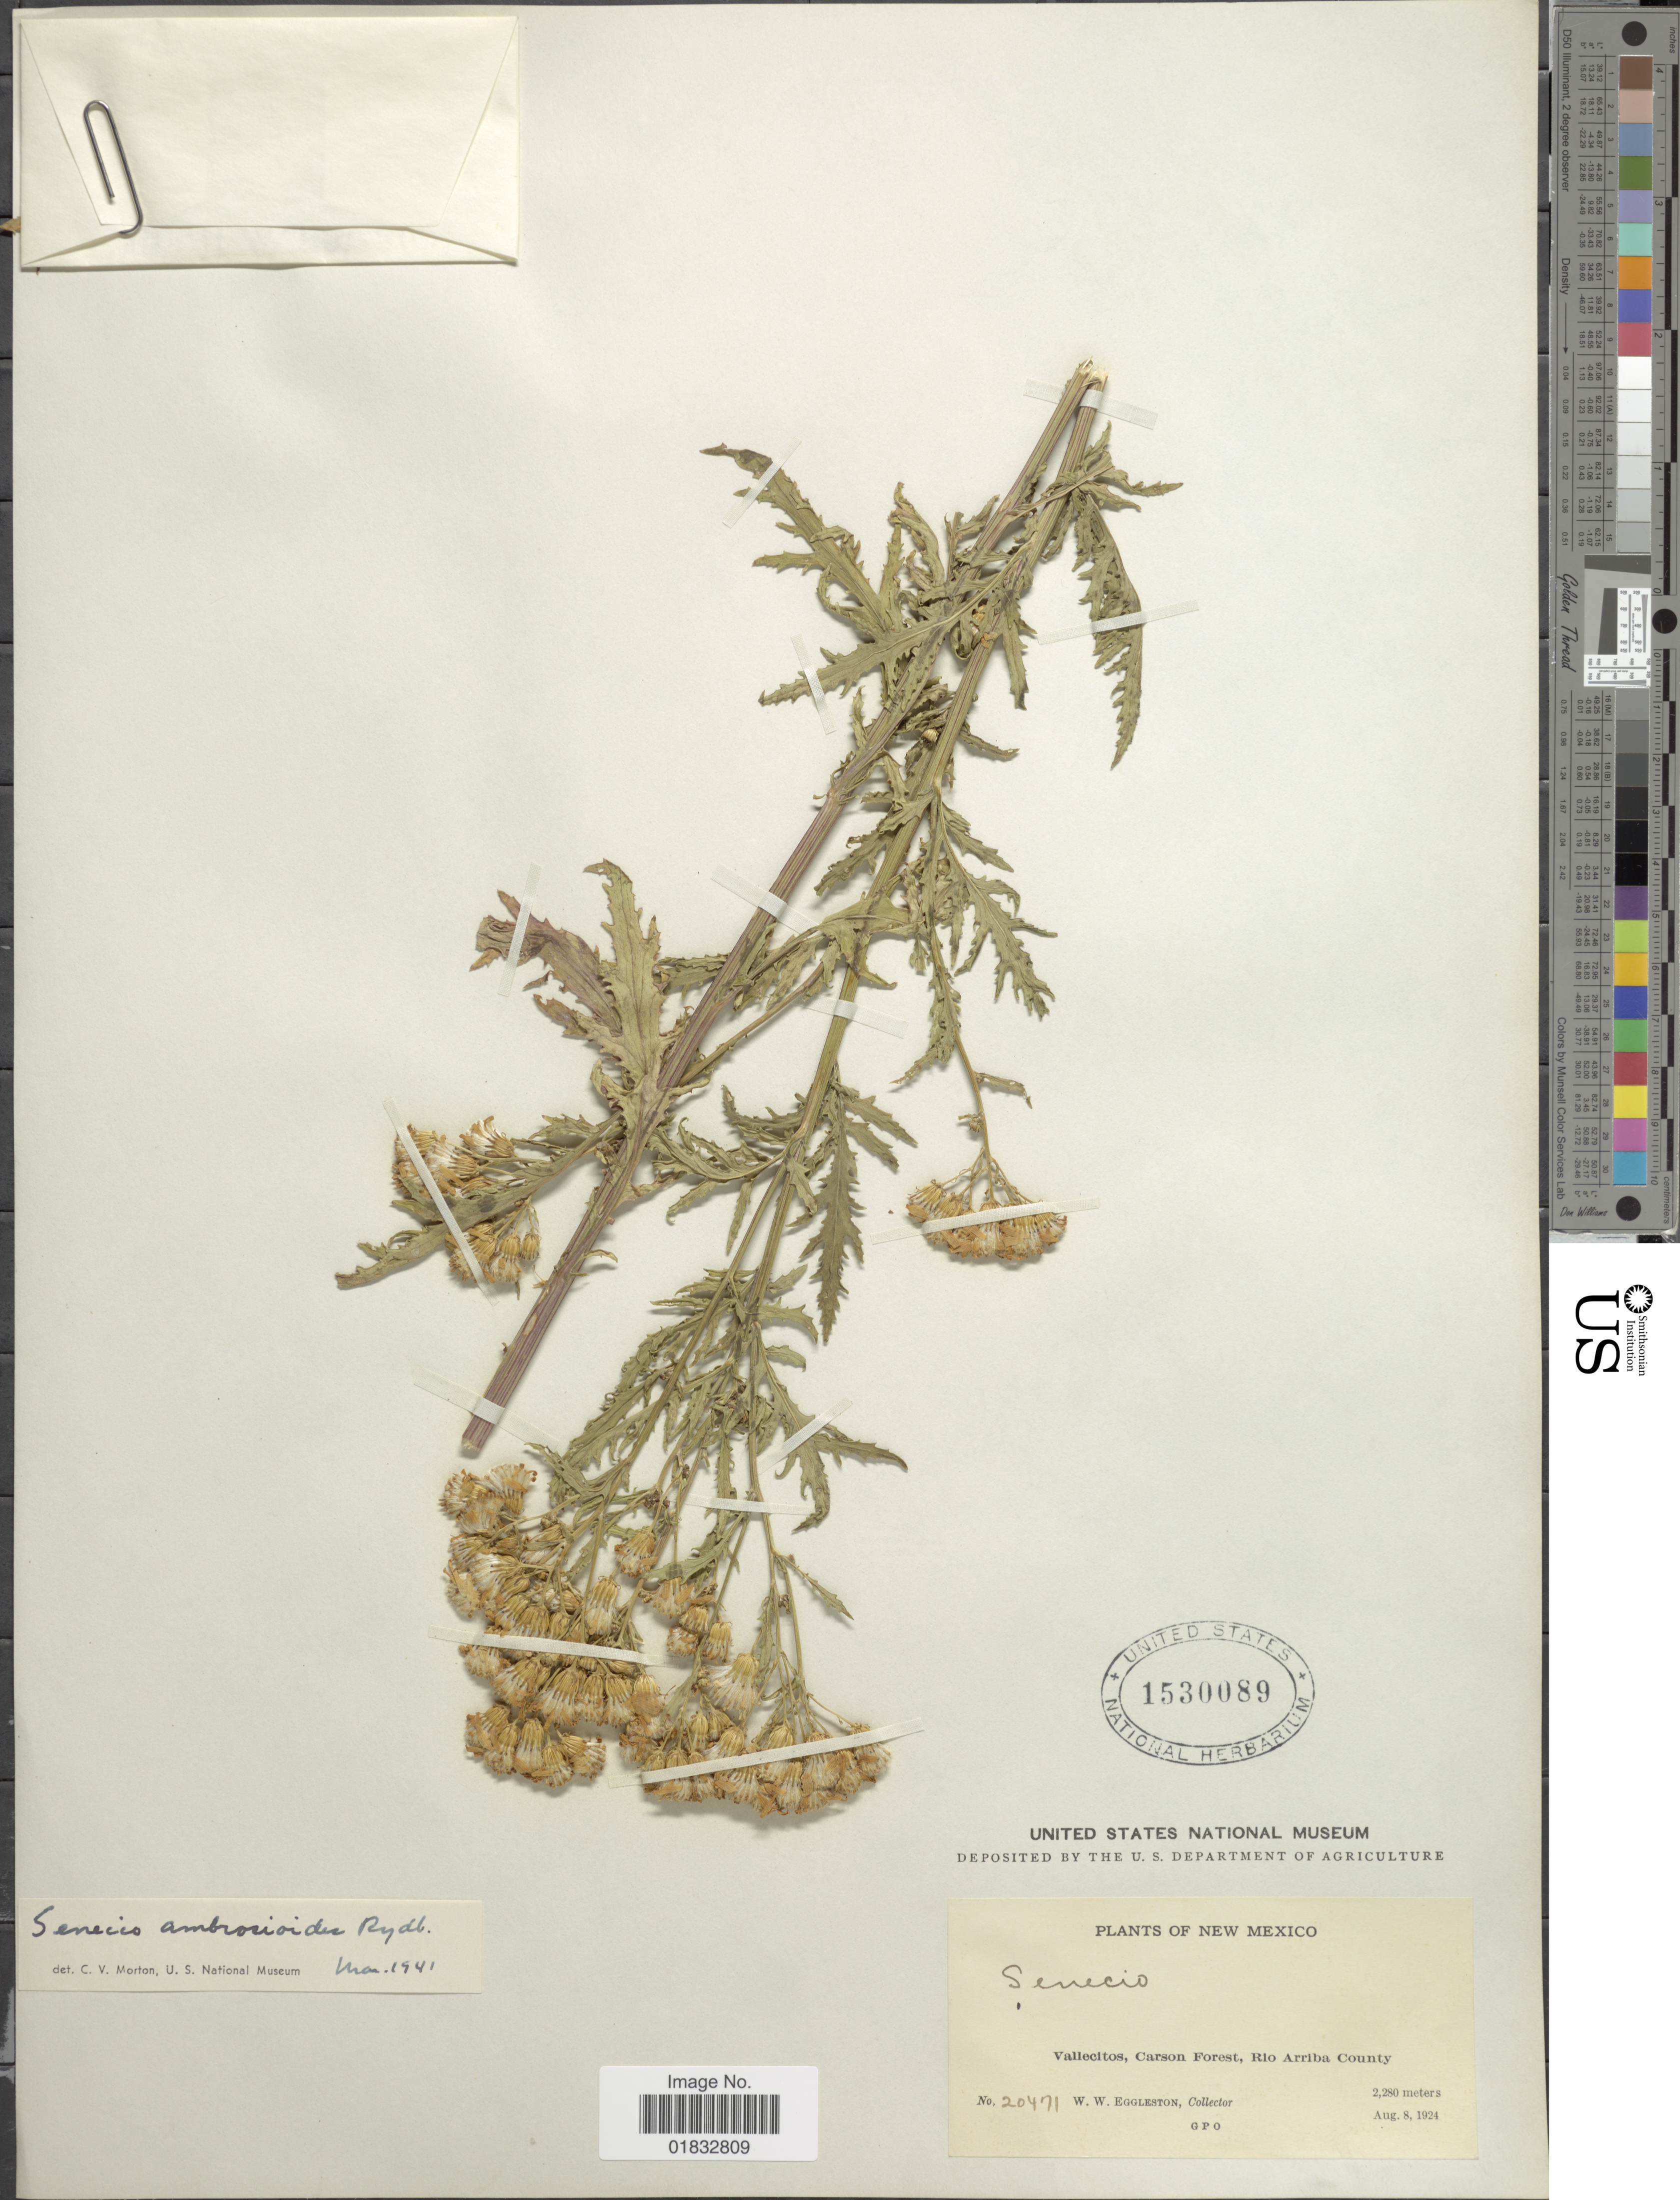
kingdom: Plantae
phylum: Tracheophyta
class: Magnoliopsida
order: Asterales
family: Asteraceae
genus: Senecio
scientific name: Senecio eremophilus var. kingii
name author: (Rydb.) Greenm.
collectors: W. W. Eggleston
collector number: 20471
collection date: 1924-08-08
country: United States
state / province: New Mexico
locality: Vallecitos, carson Forest, Rio Arriba County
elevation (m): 2280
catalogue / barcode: US 1530089